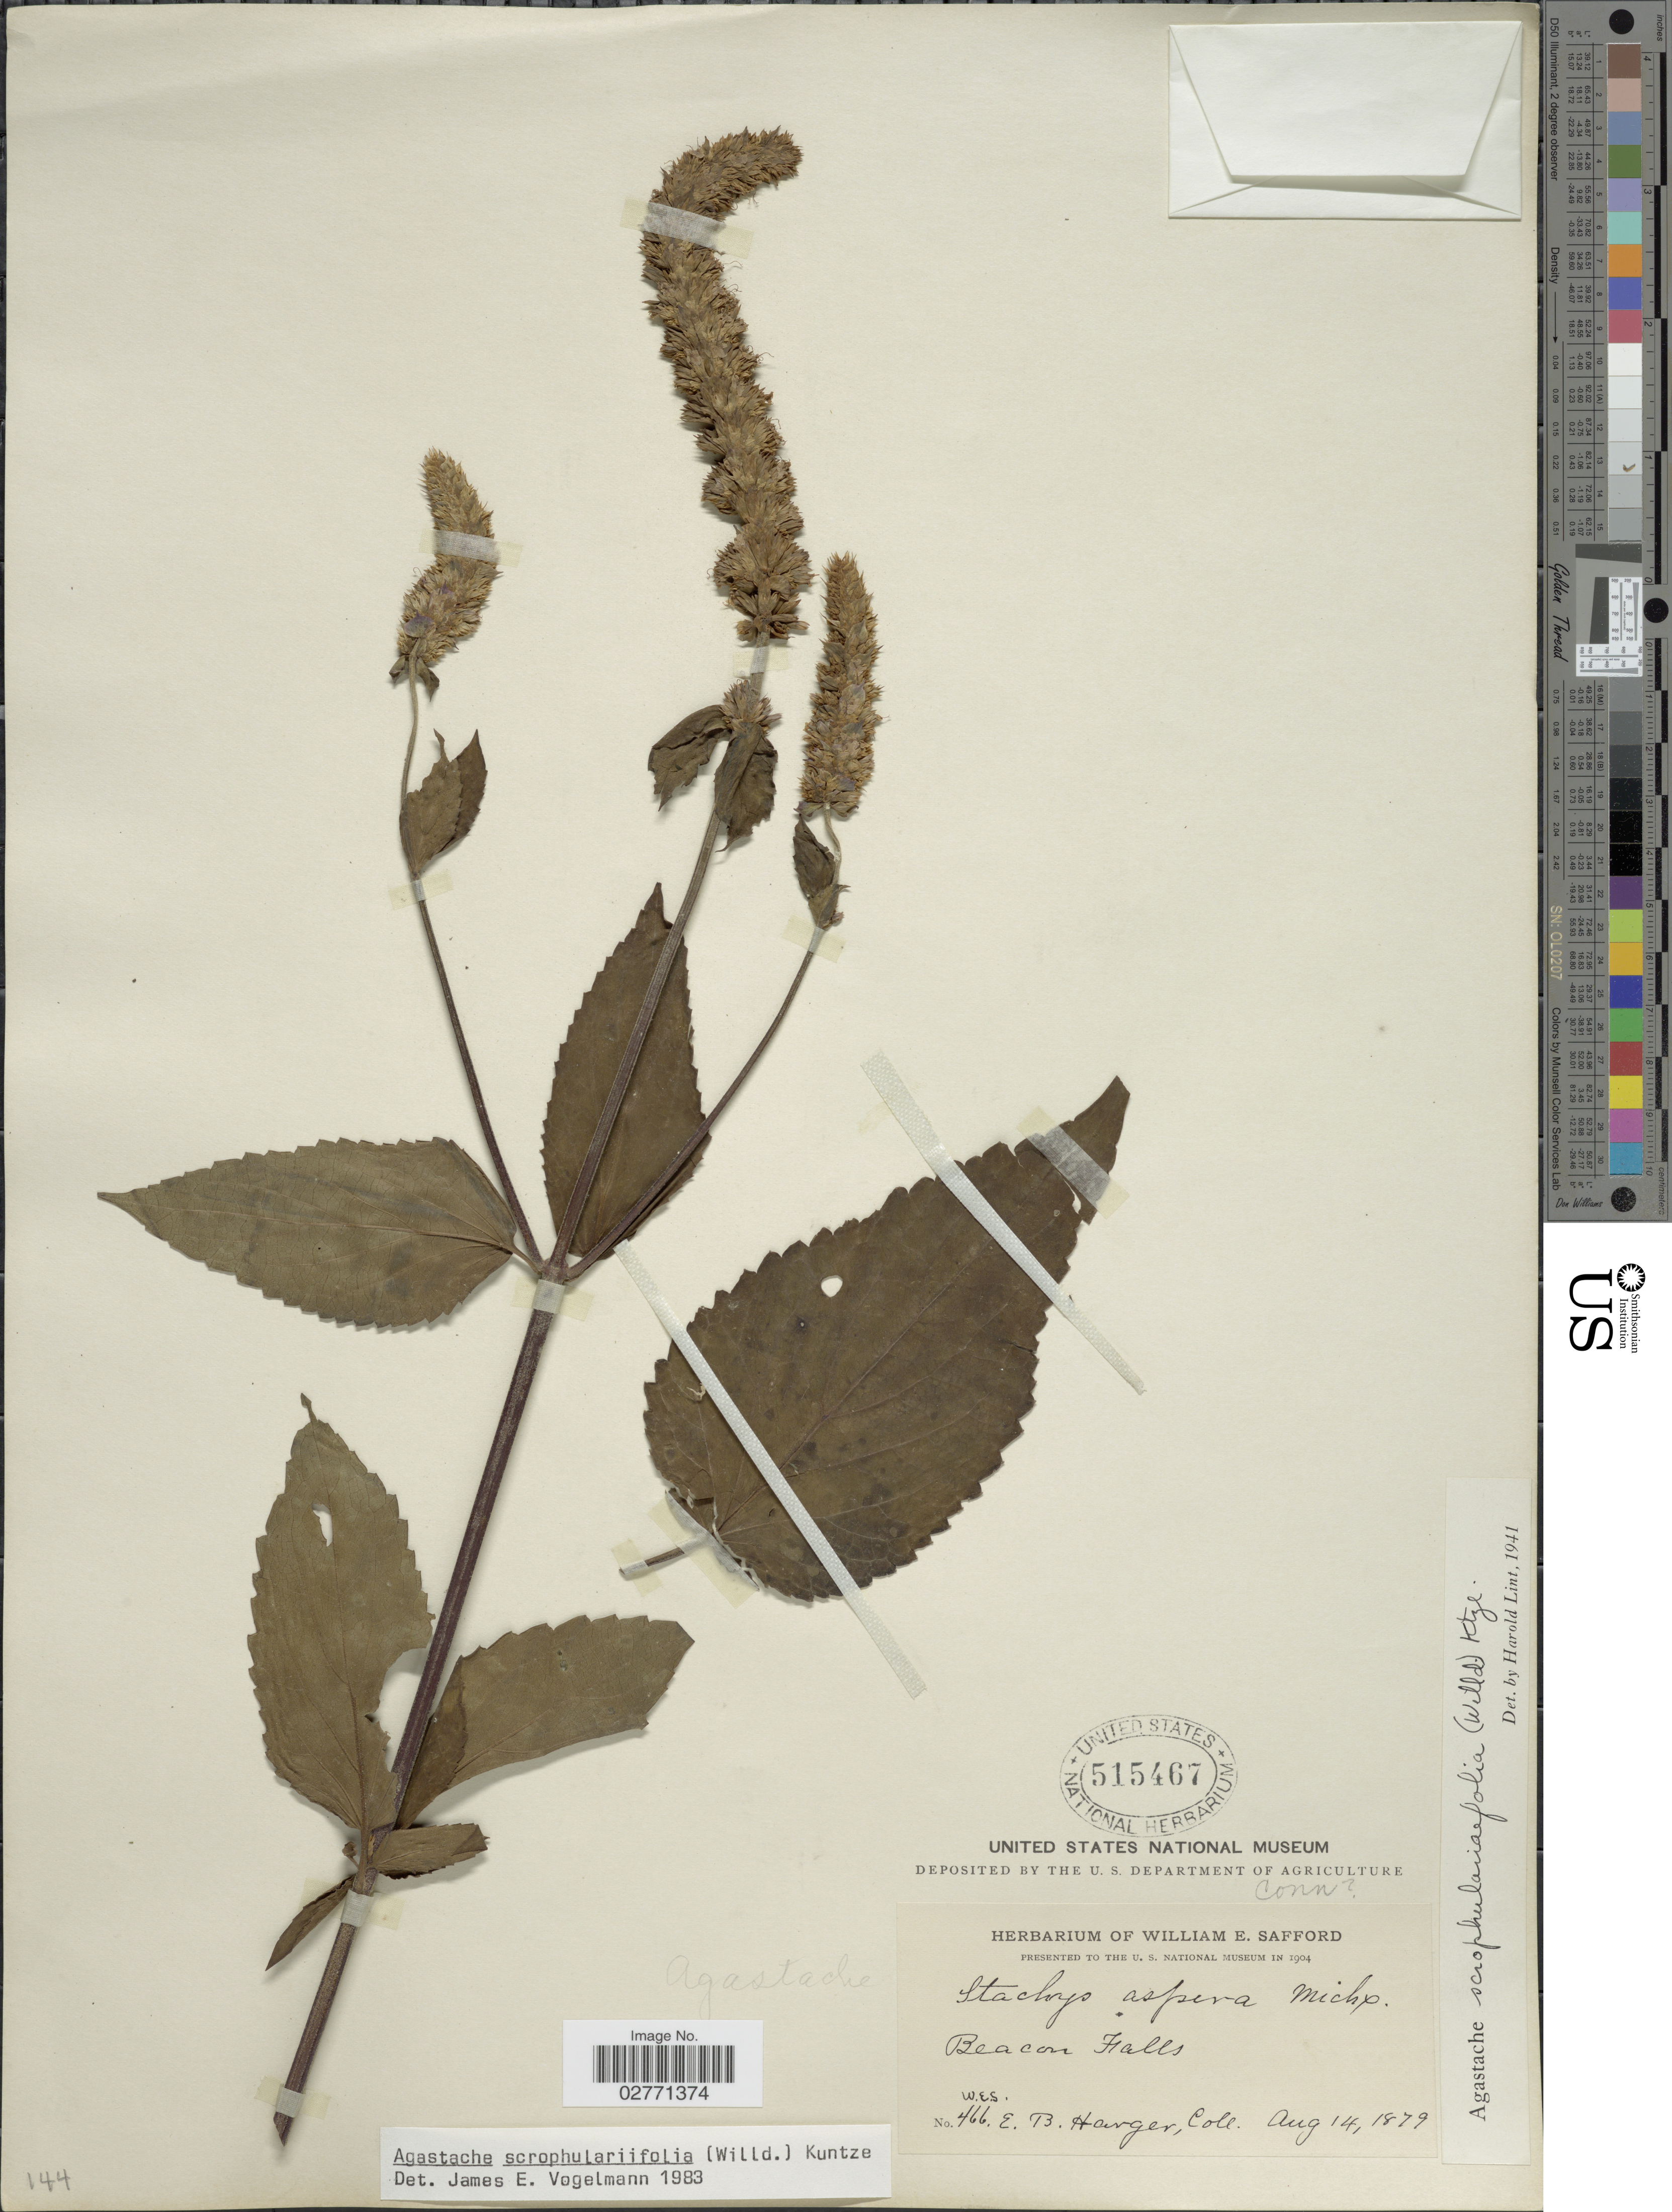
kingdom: Plantae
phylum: Tracheophyta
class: Magnoliopsida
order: Lamiales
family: Lamiaceae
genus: Agastache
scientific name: Agastache scrophulariifolia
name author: (Willd.) Kuntze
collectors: E. B. Harger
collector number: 466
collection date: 1879-08-14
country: United States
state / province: Connecticut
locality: Beacon Falls.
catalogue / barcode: US 515467